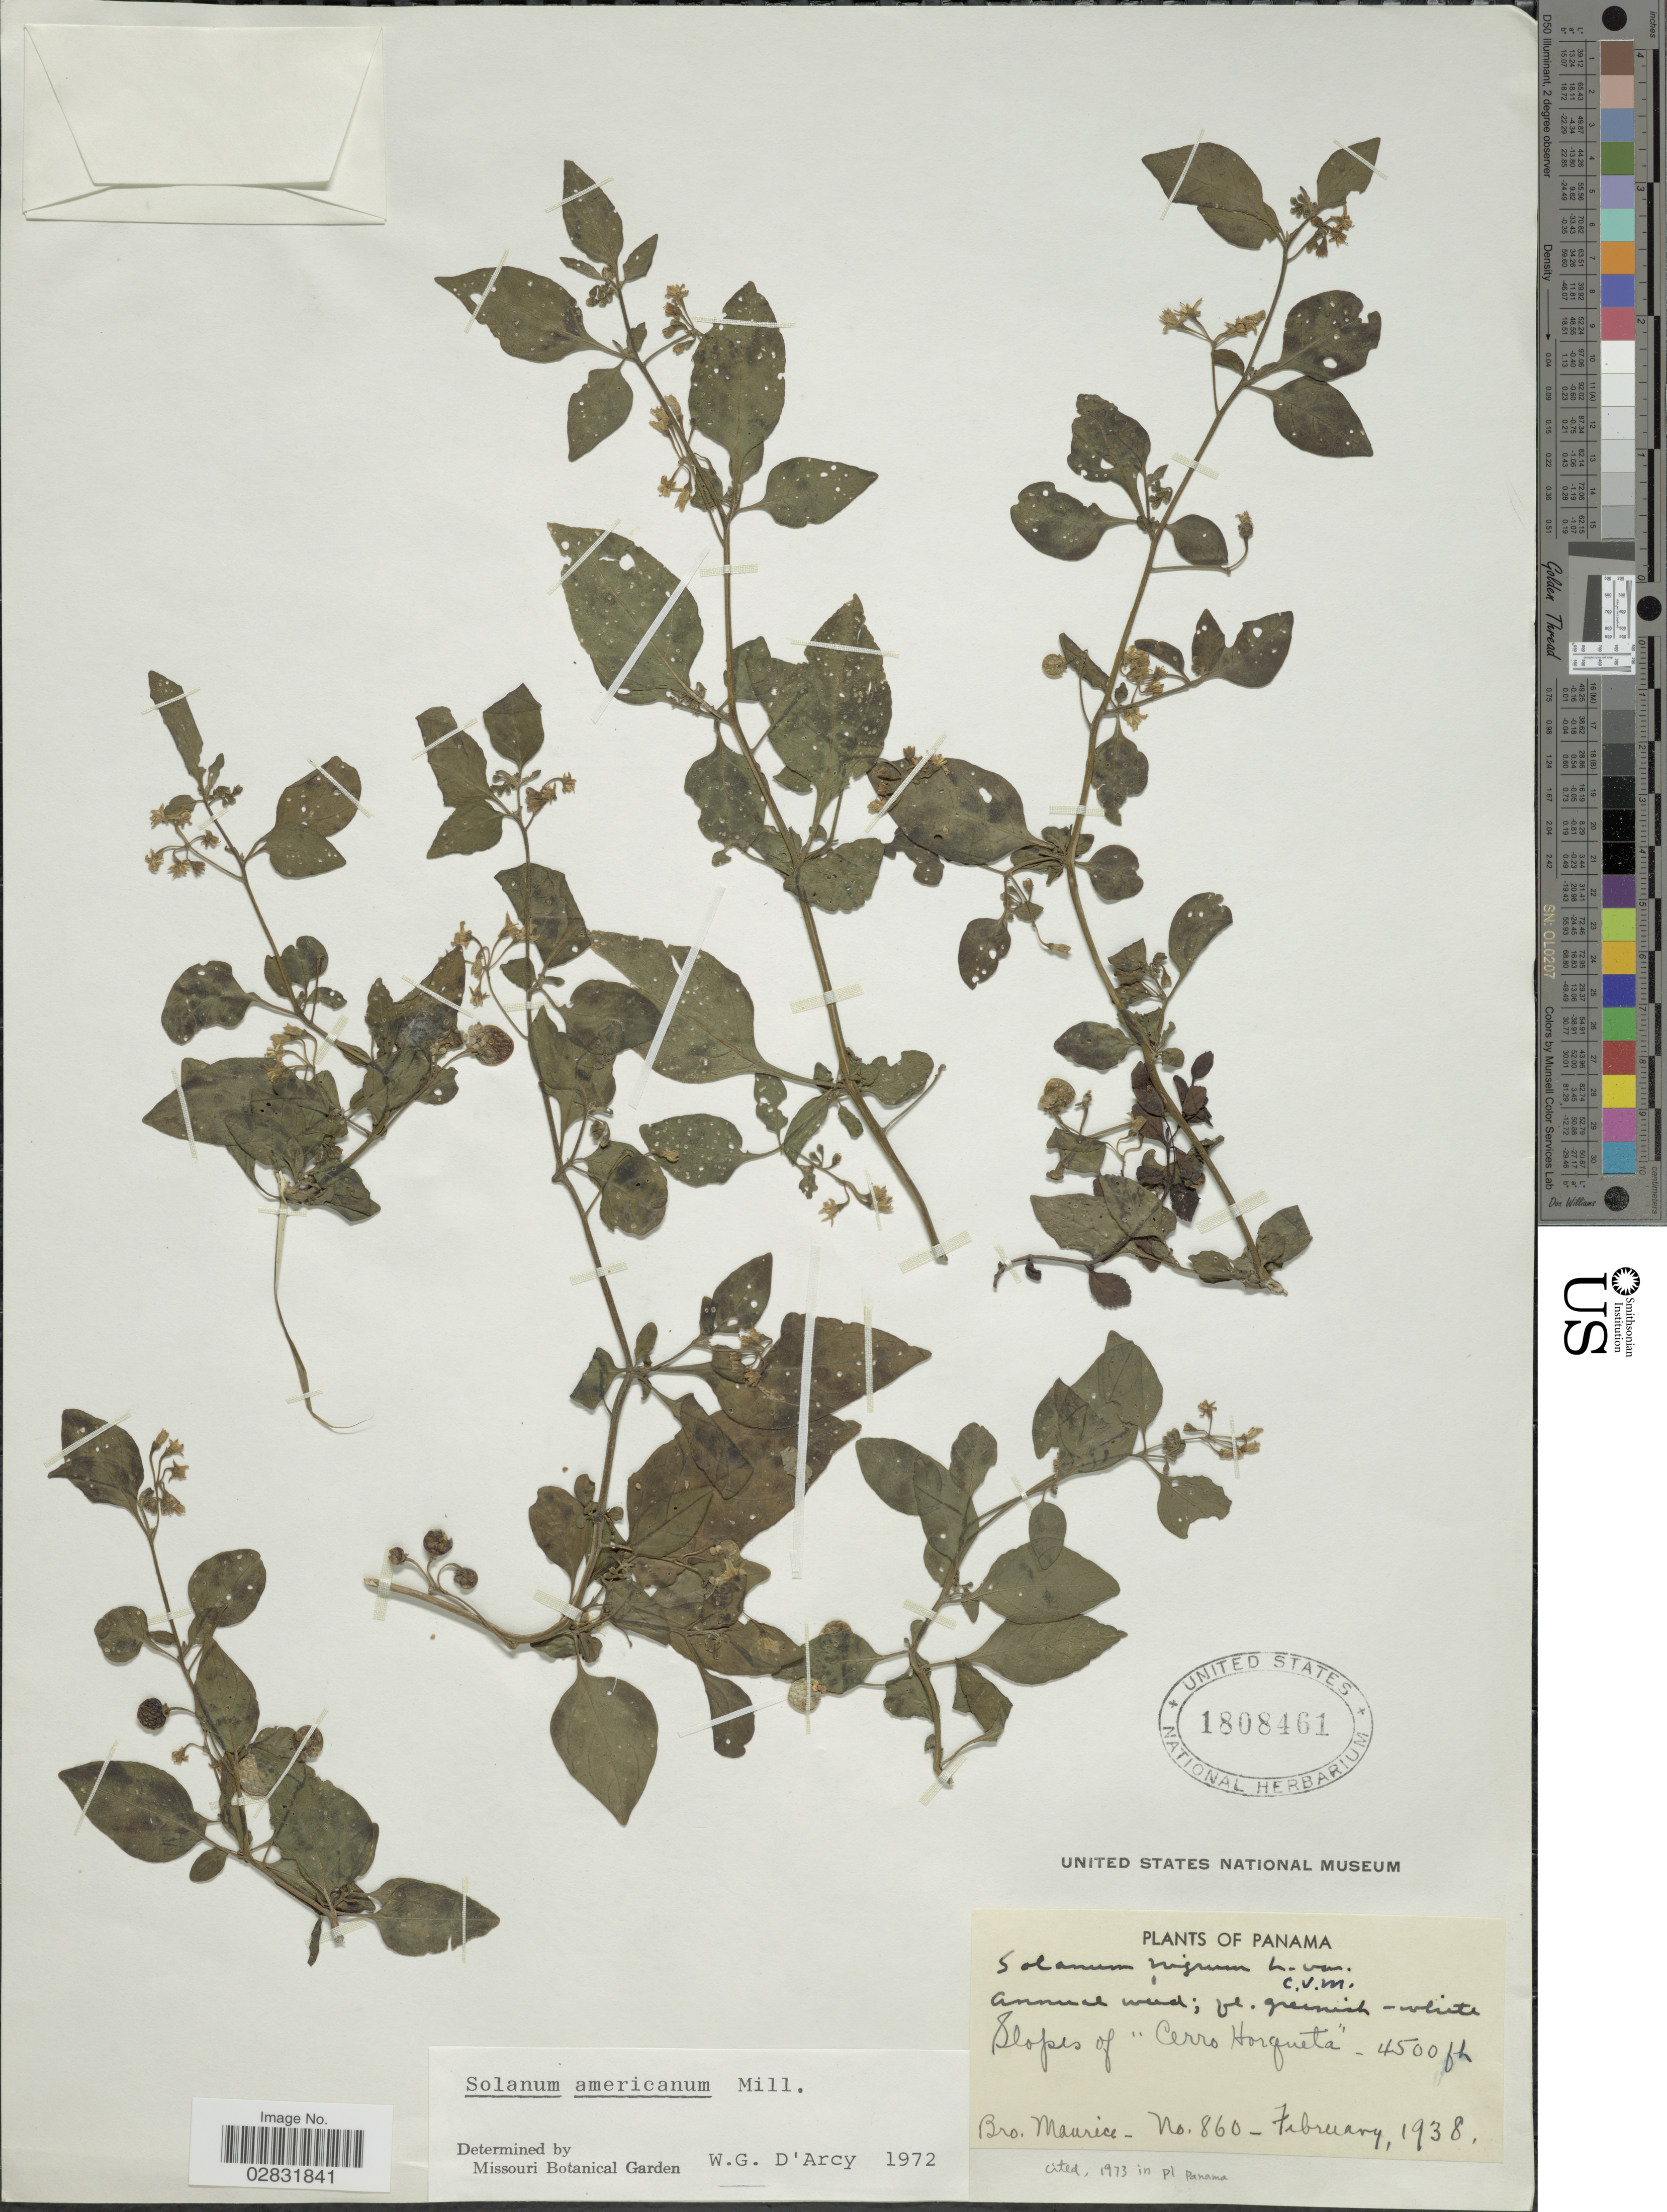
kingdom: Plantae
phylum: Tracheophyta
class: Magnoliopsida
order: Solanales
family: Solanaceae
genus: Solanum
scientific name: Solanum americanum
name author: Mill.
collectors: B. Maurice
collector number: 860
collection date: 1938-02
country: Panama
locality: Slopes of "Cerro Horqueta"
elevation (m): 1372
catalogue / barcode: US 1808461